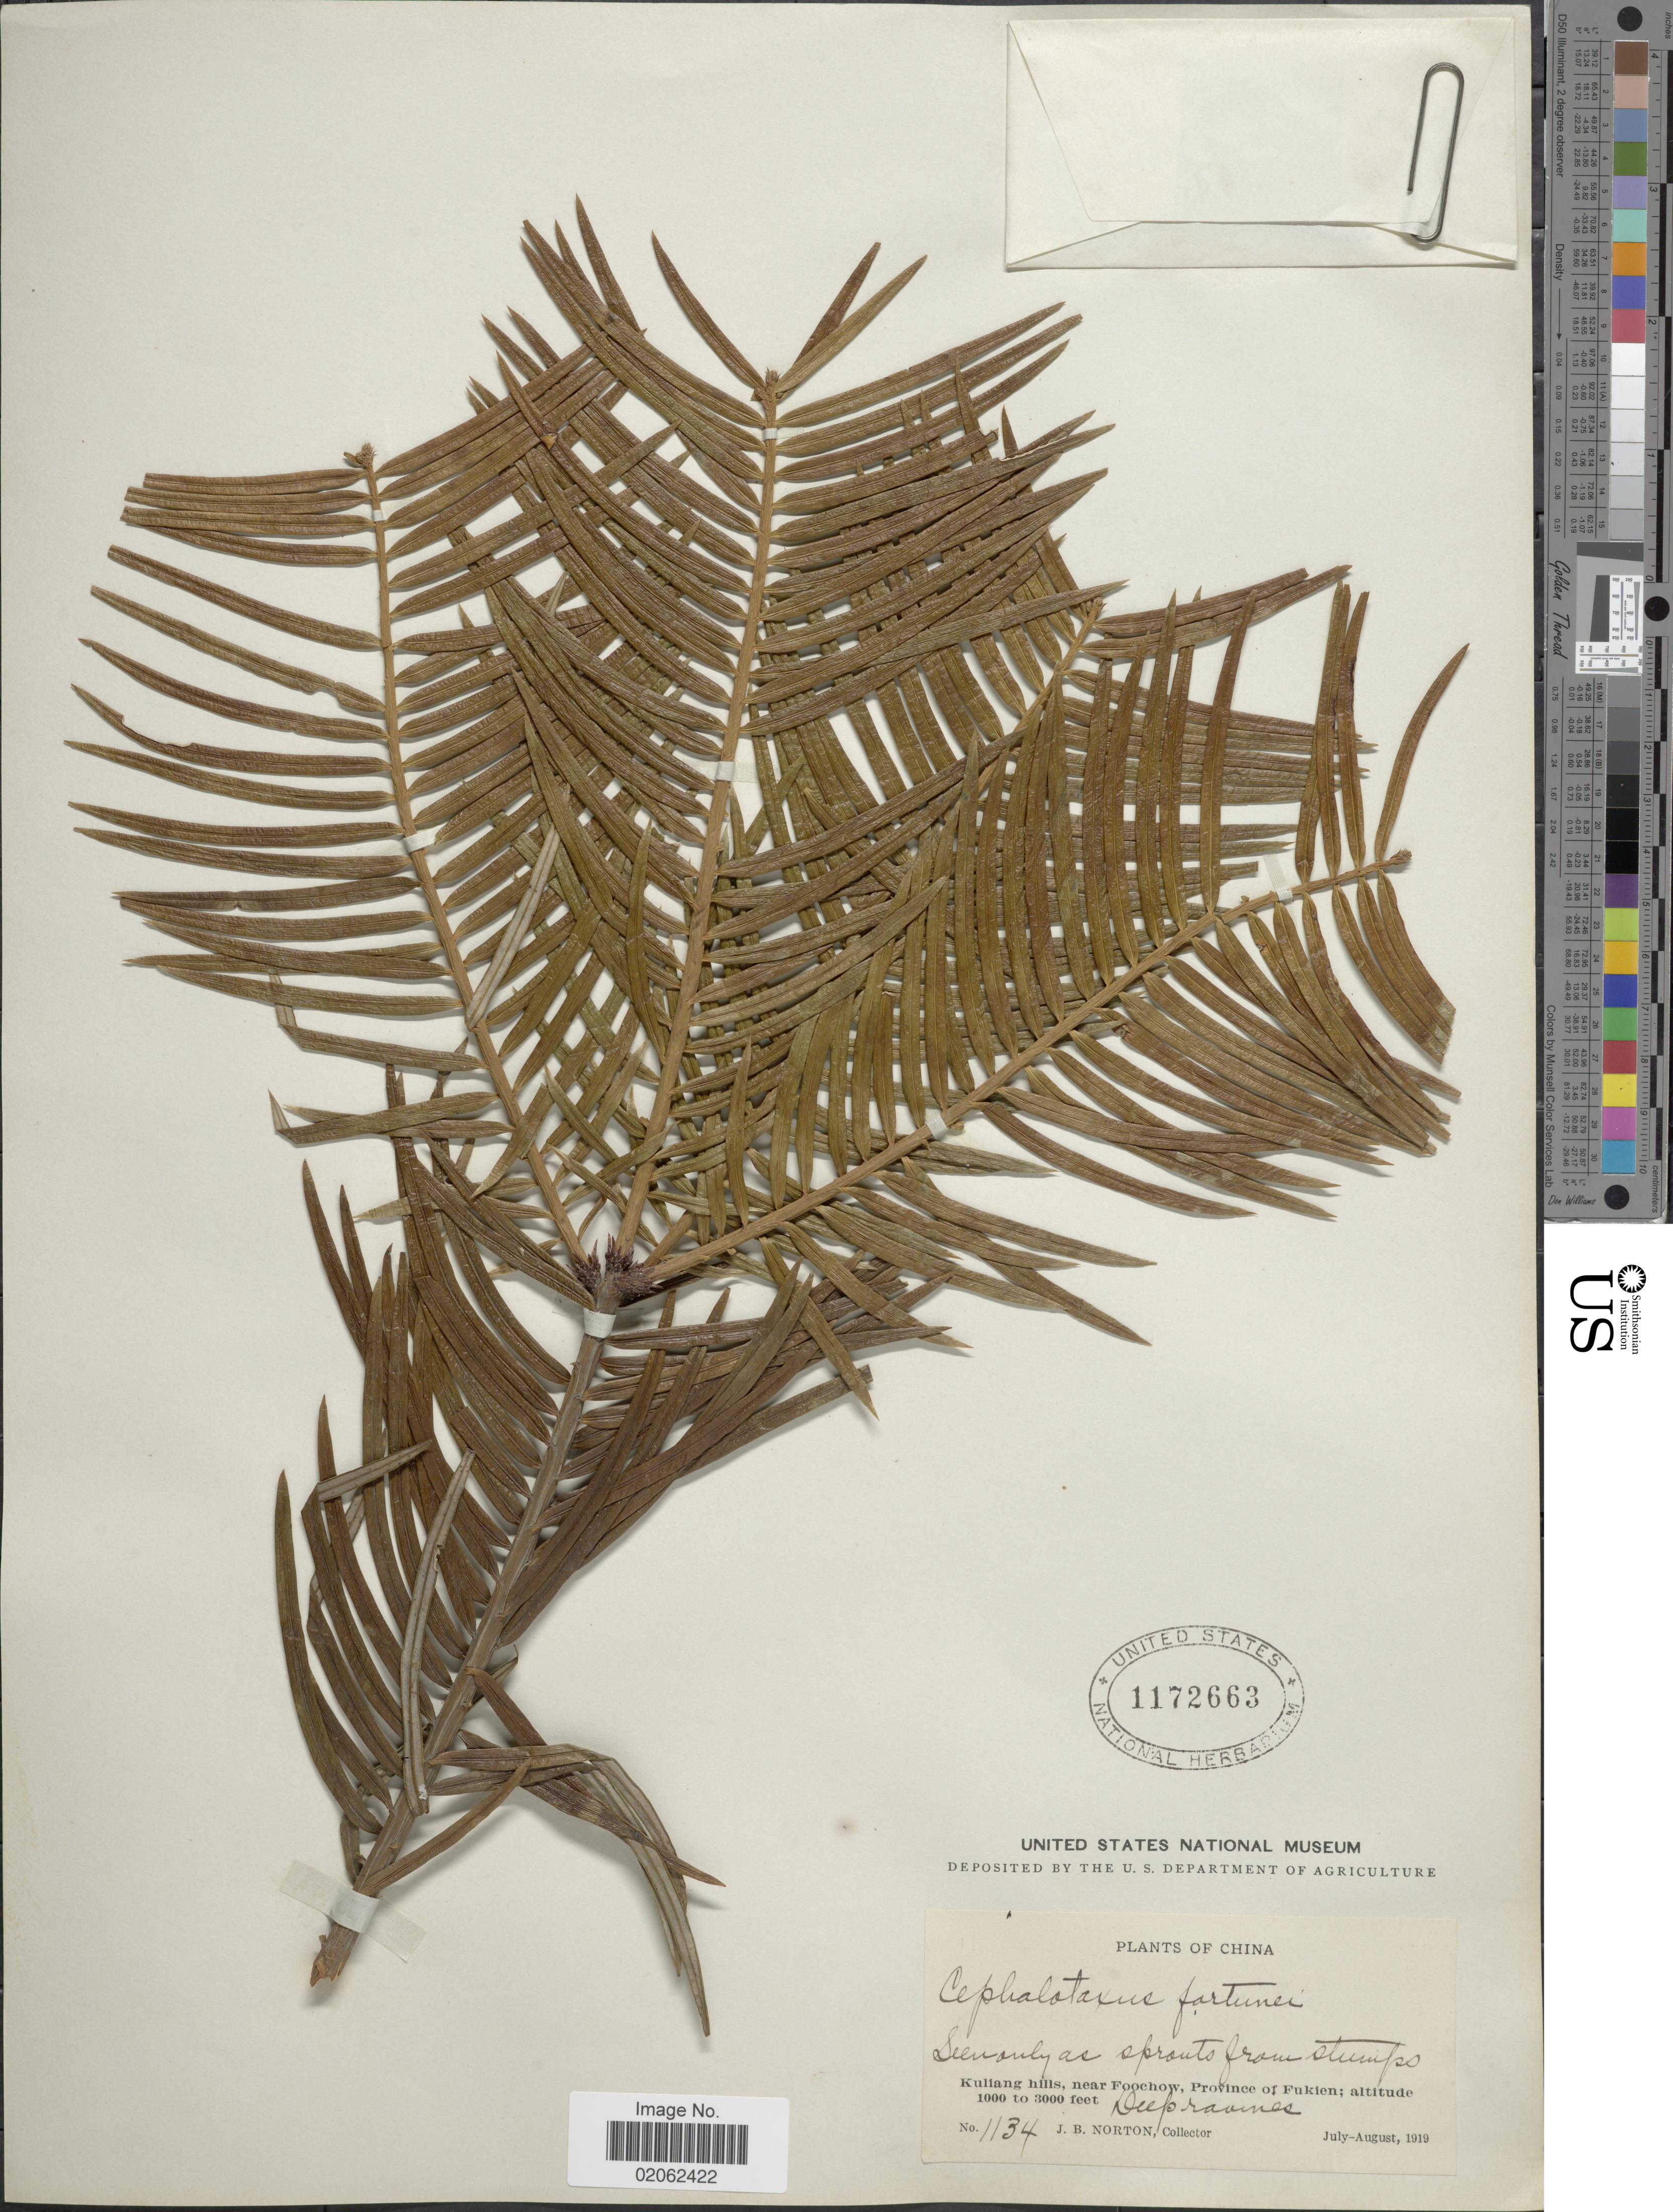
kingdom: Plantae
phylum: Tracheophyta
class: Pinopsida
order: Pinales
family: Cephalotaxaceae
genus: Cephalotaxus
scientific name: Cephalotaxus fortunei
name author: Hook.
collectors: J. B. Norton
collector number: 1134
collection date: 1919-07/1919-08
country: China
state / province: Fujian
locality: Kuliang hills, near Foochow, Province of Fukien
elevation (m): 305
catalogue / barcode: US 1172663